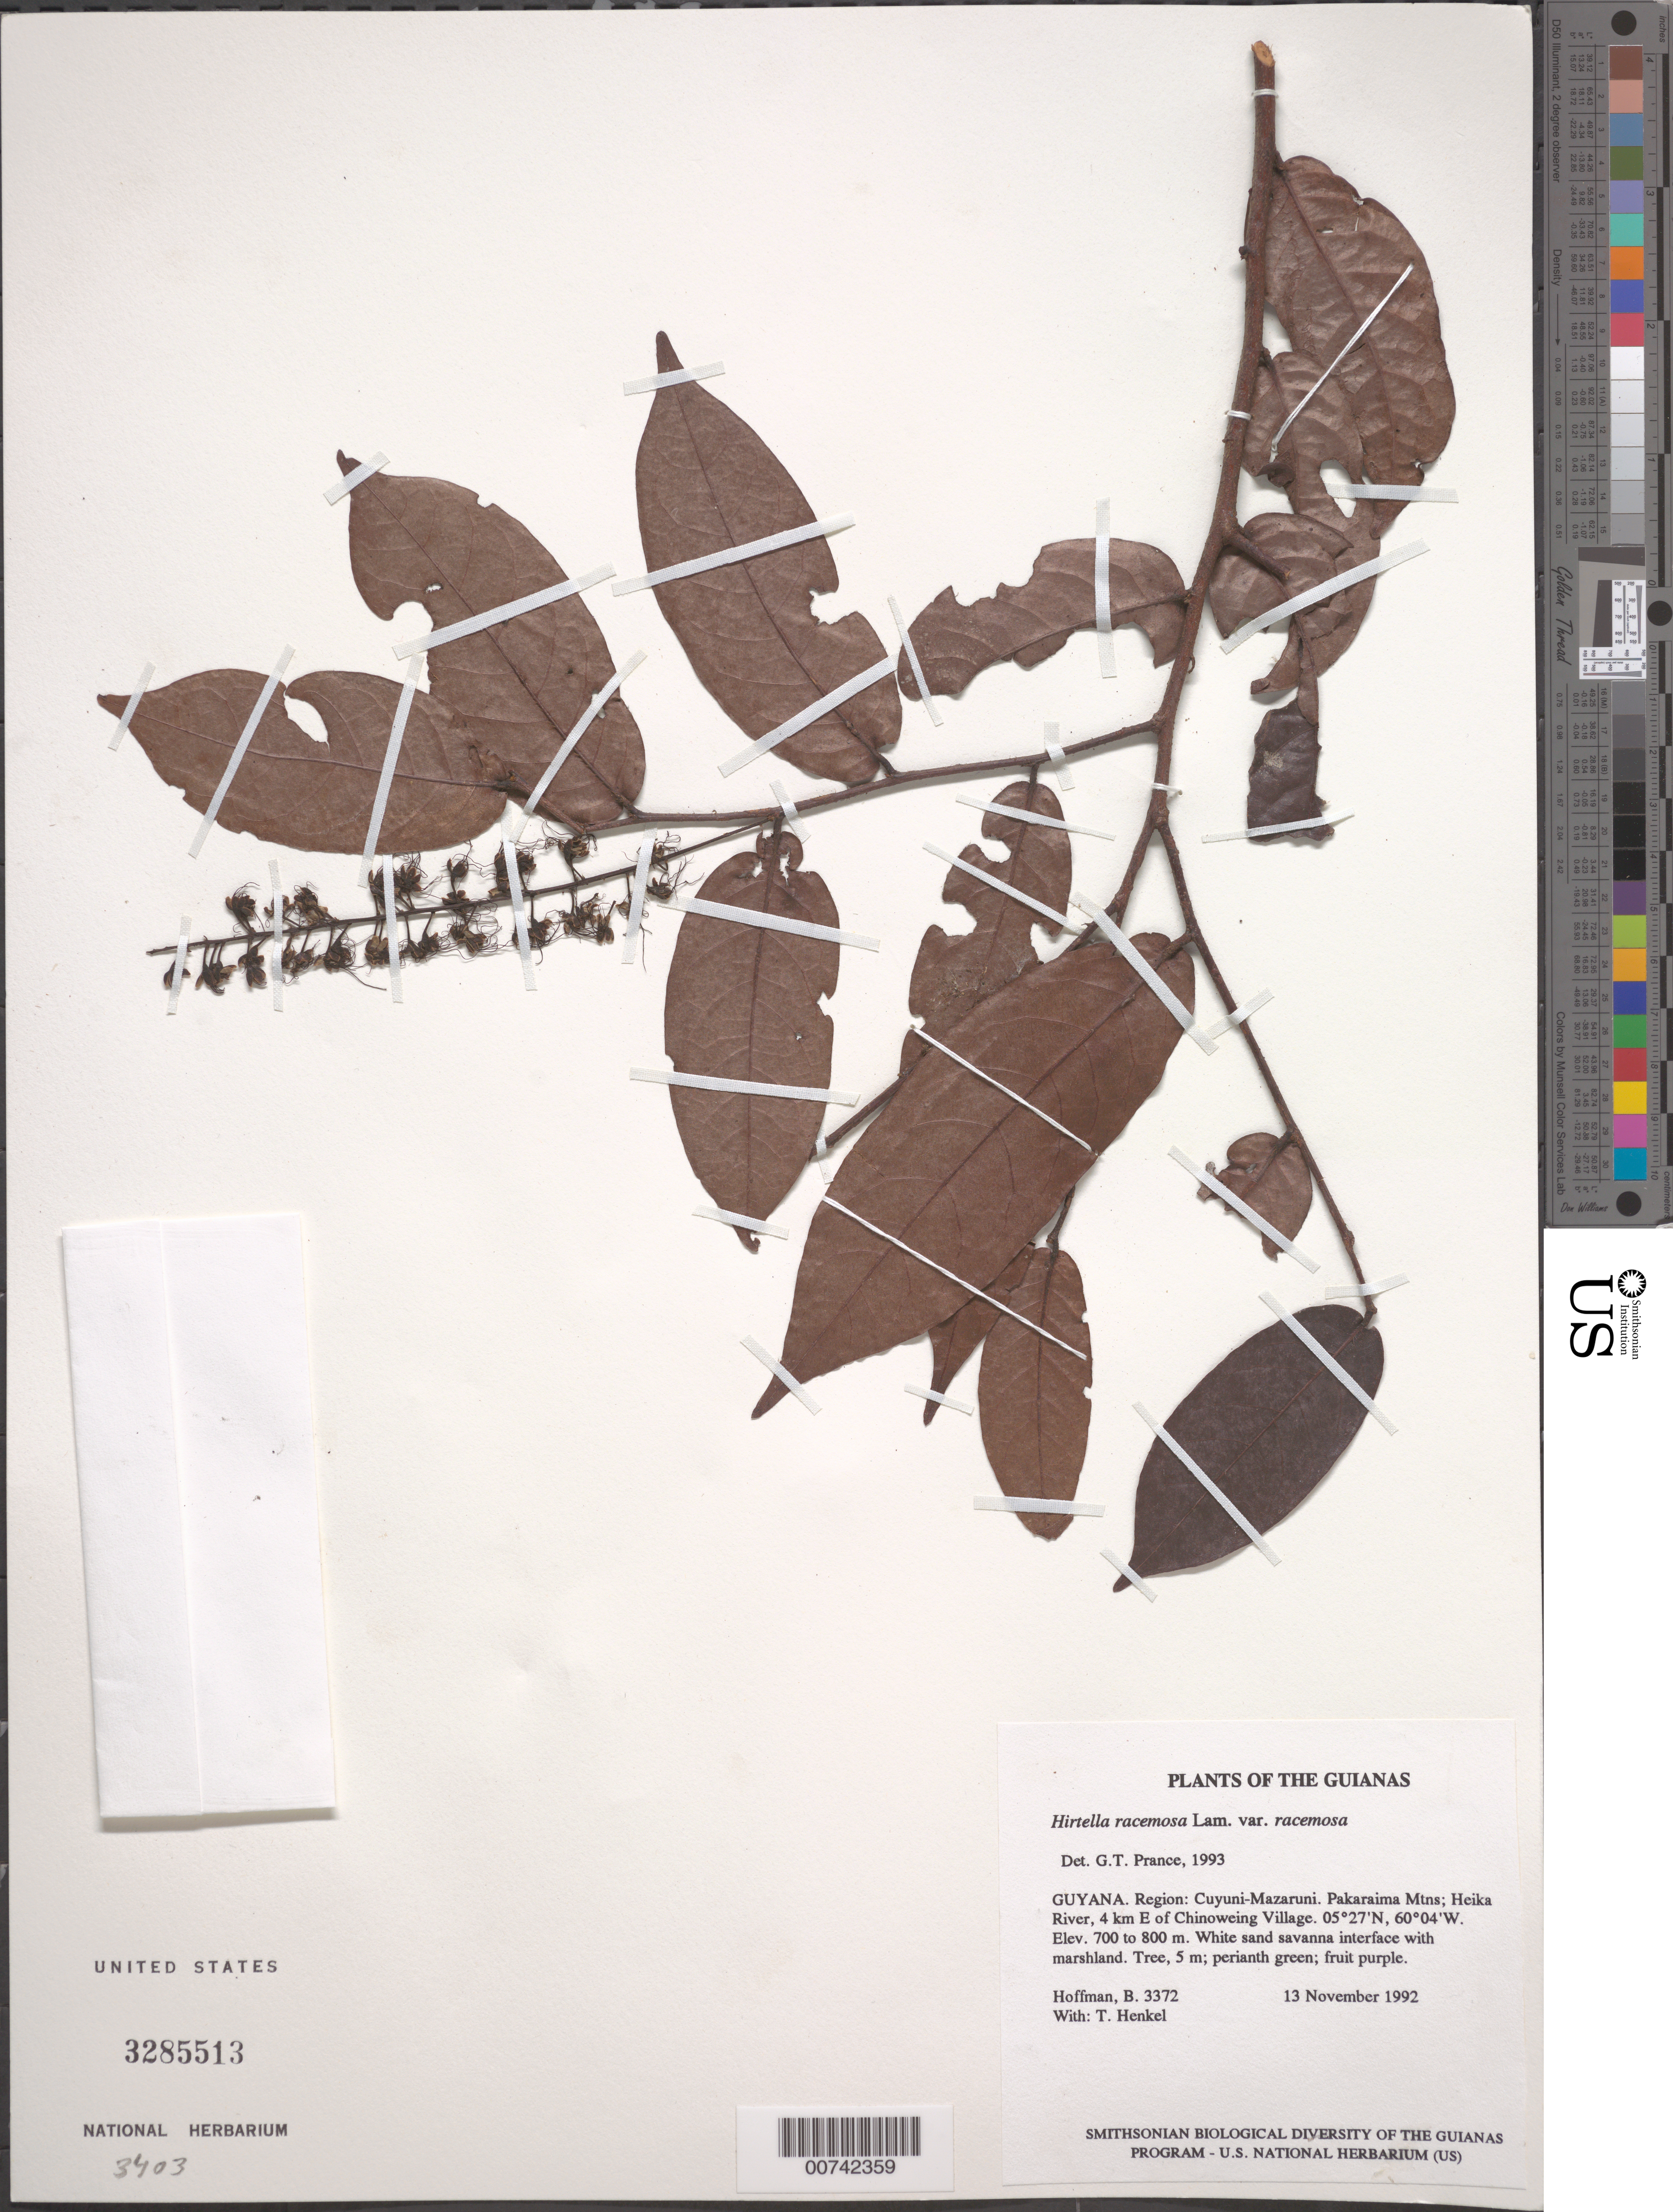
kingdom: Plantae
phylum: Tracheophyta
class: Magnoliopsida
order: Malpighiales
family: Chrysobalanaceae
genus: Hirtella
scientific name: Hirtella racemosa var. racemosa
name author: Lam.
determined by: Prance, G. T.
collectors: B. Hoffman & T. Henkel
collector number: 3372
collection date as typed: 13 November 1992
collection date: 1992-11-13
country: Guyana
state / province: Cuyuni-Mazaruni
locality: Pakaraima Mountains; Heika River, 4 km E of Chinoweing village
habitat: White sand savanna interface with marshland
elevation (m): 700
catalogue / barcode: US 3285513